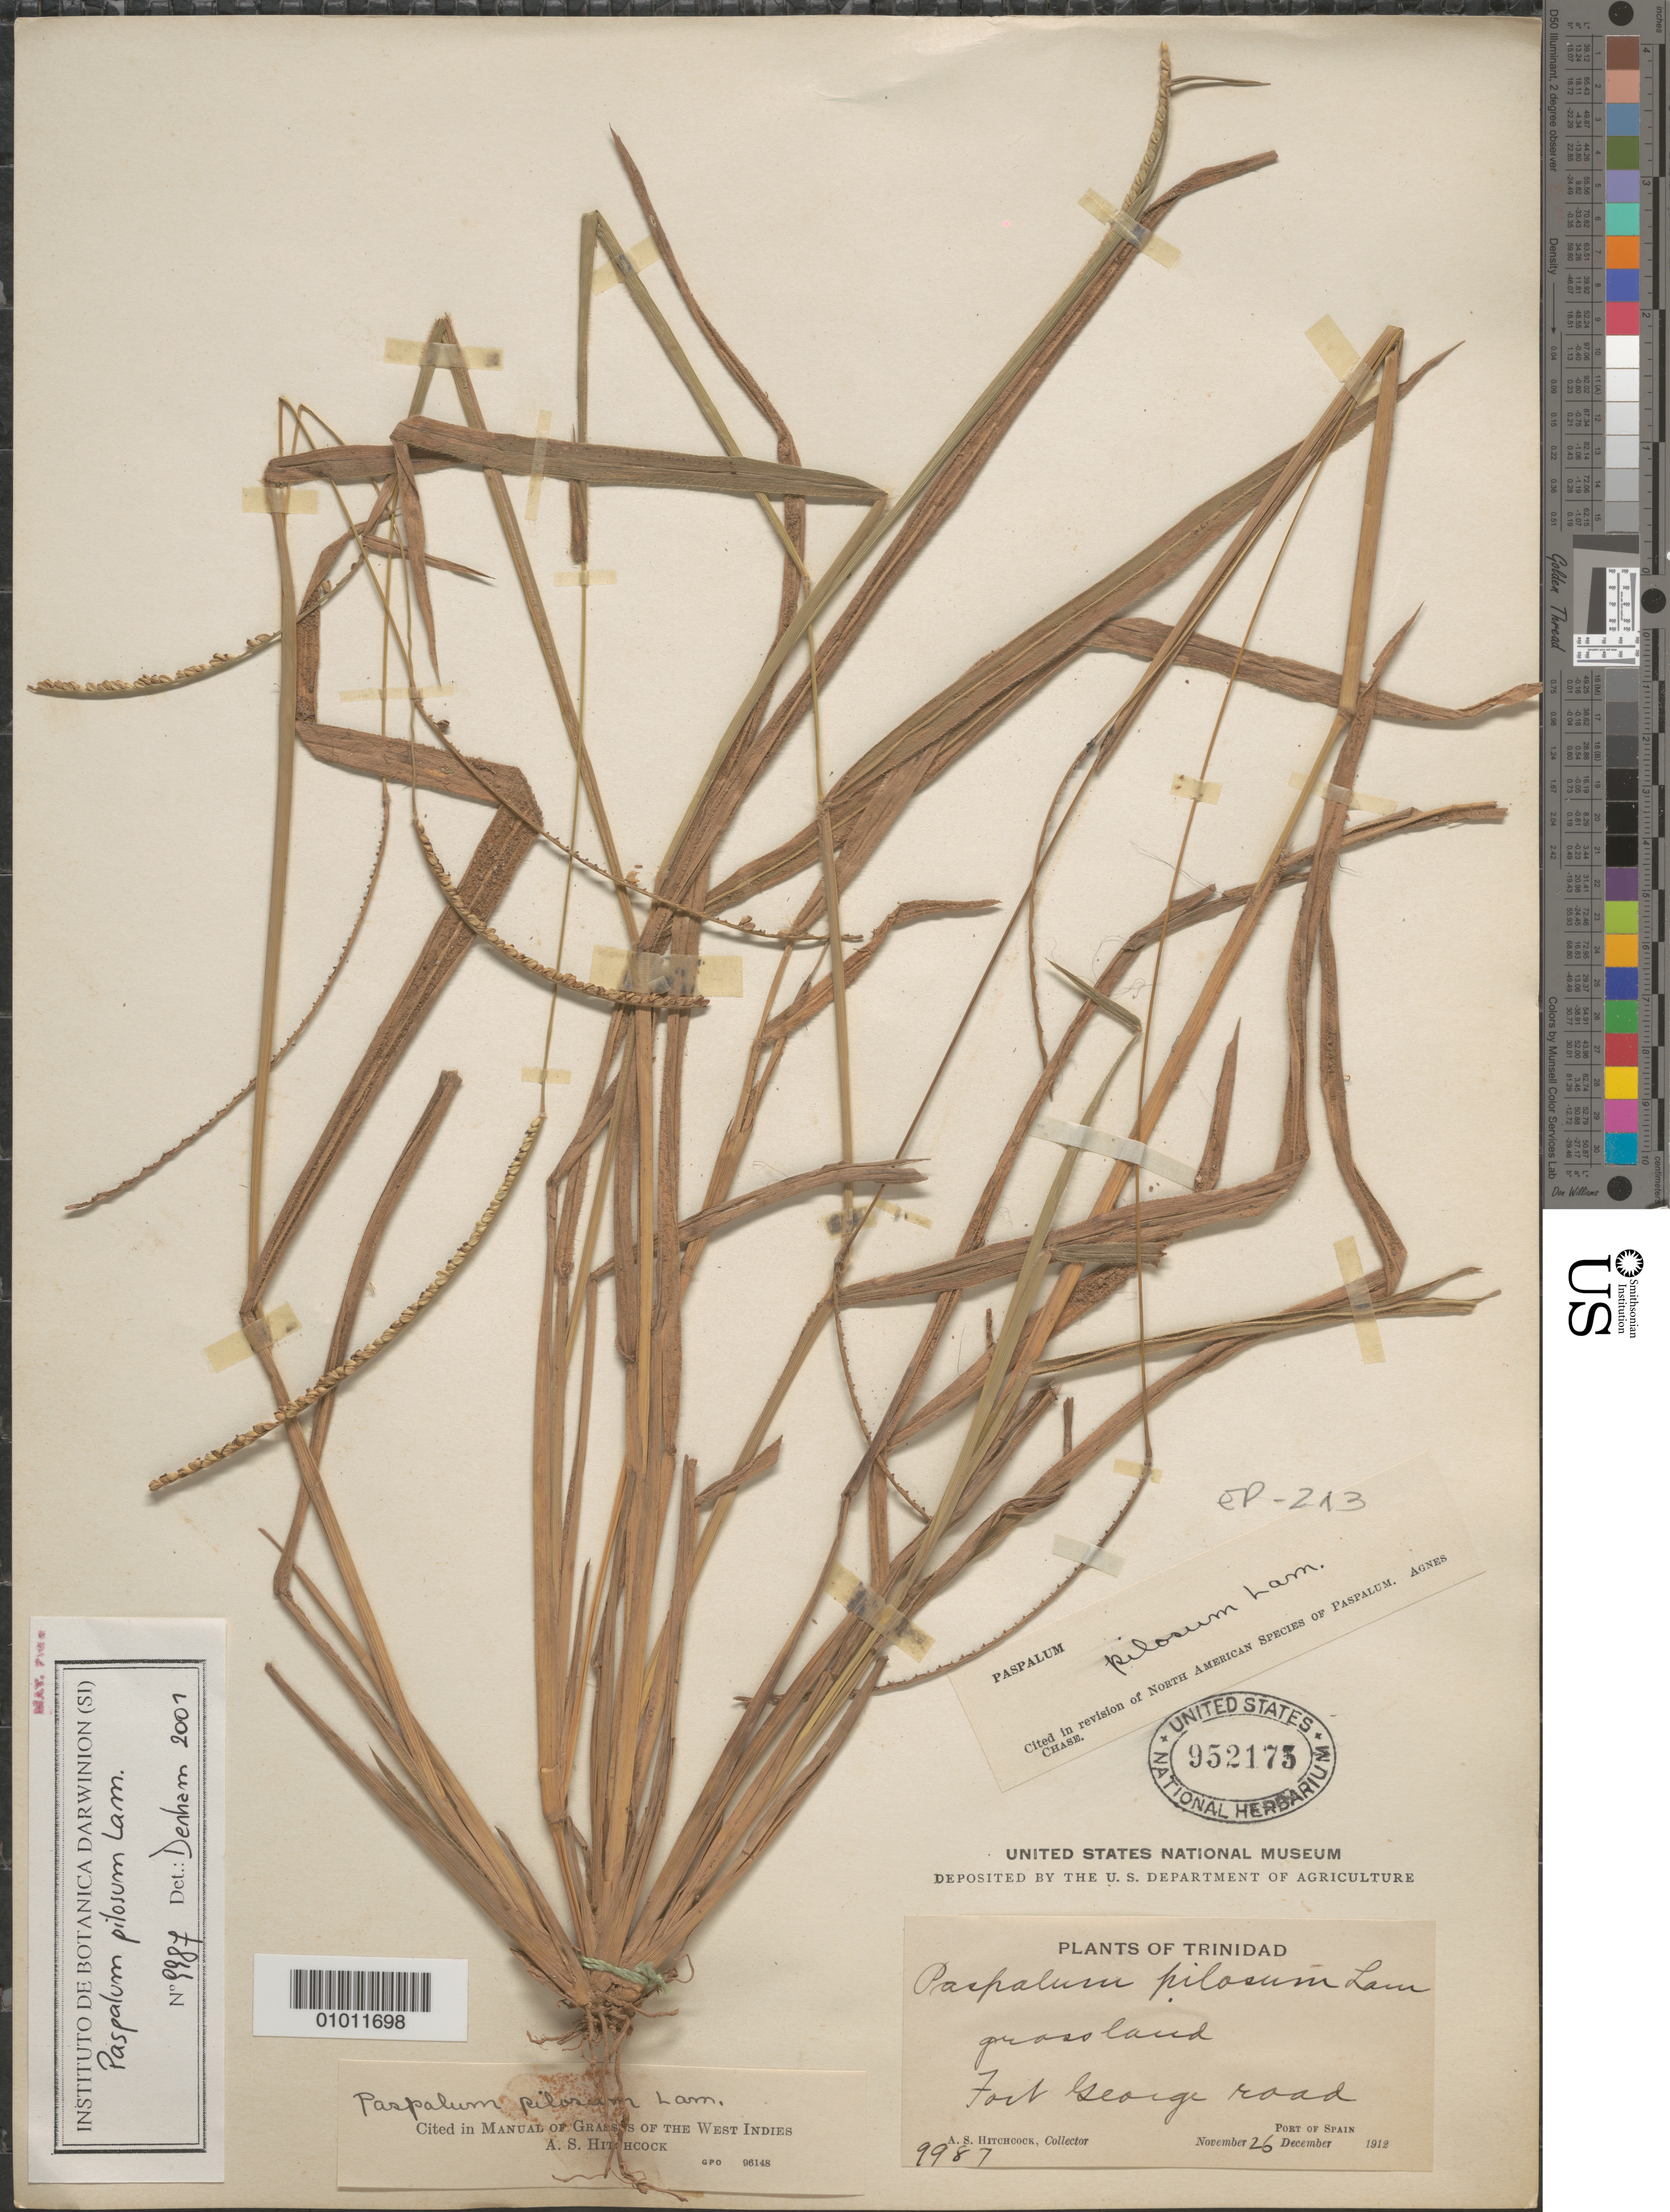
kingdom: Plantae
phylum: Tracheophyta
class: Liliopsida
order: Poales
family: Poaceae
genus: Paspalum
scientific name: Paspalum pilosum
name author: Lam.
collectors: A. S. Hitchcock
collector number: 9987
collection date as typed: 26 Nov 1912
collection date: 1912-11-26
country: Trinidad and Tobago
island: Trinidad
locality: Grassland Fort George Rd.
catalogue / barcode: US 952175